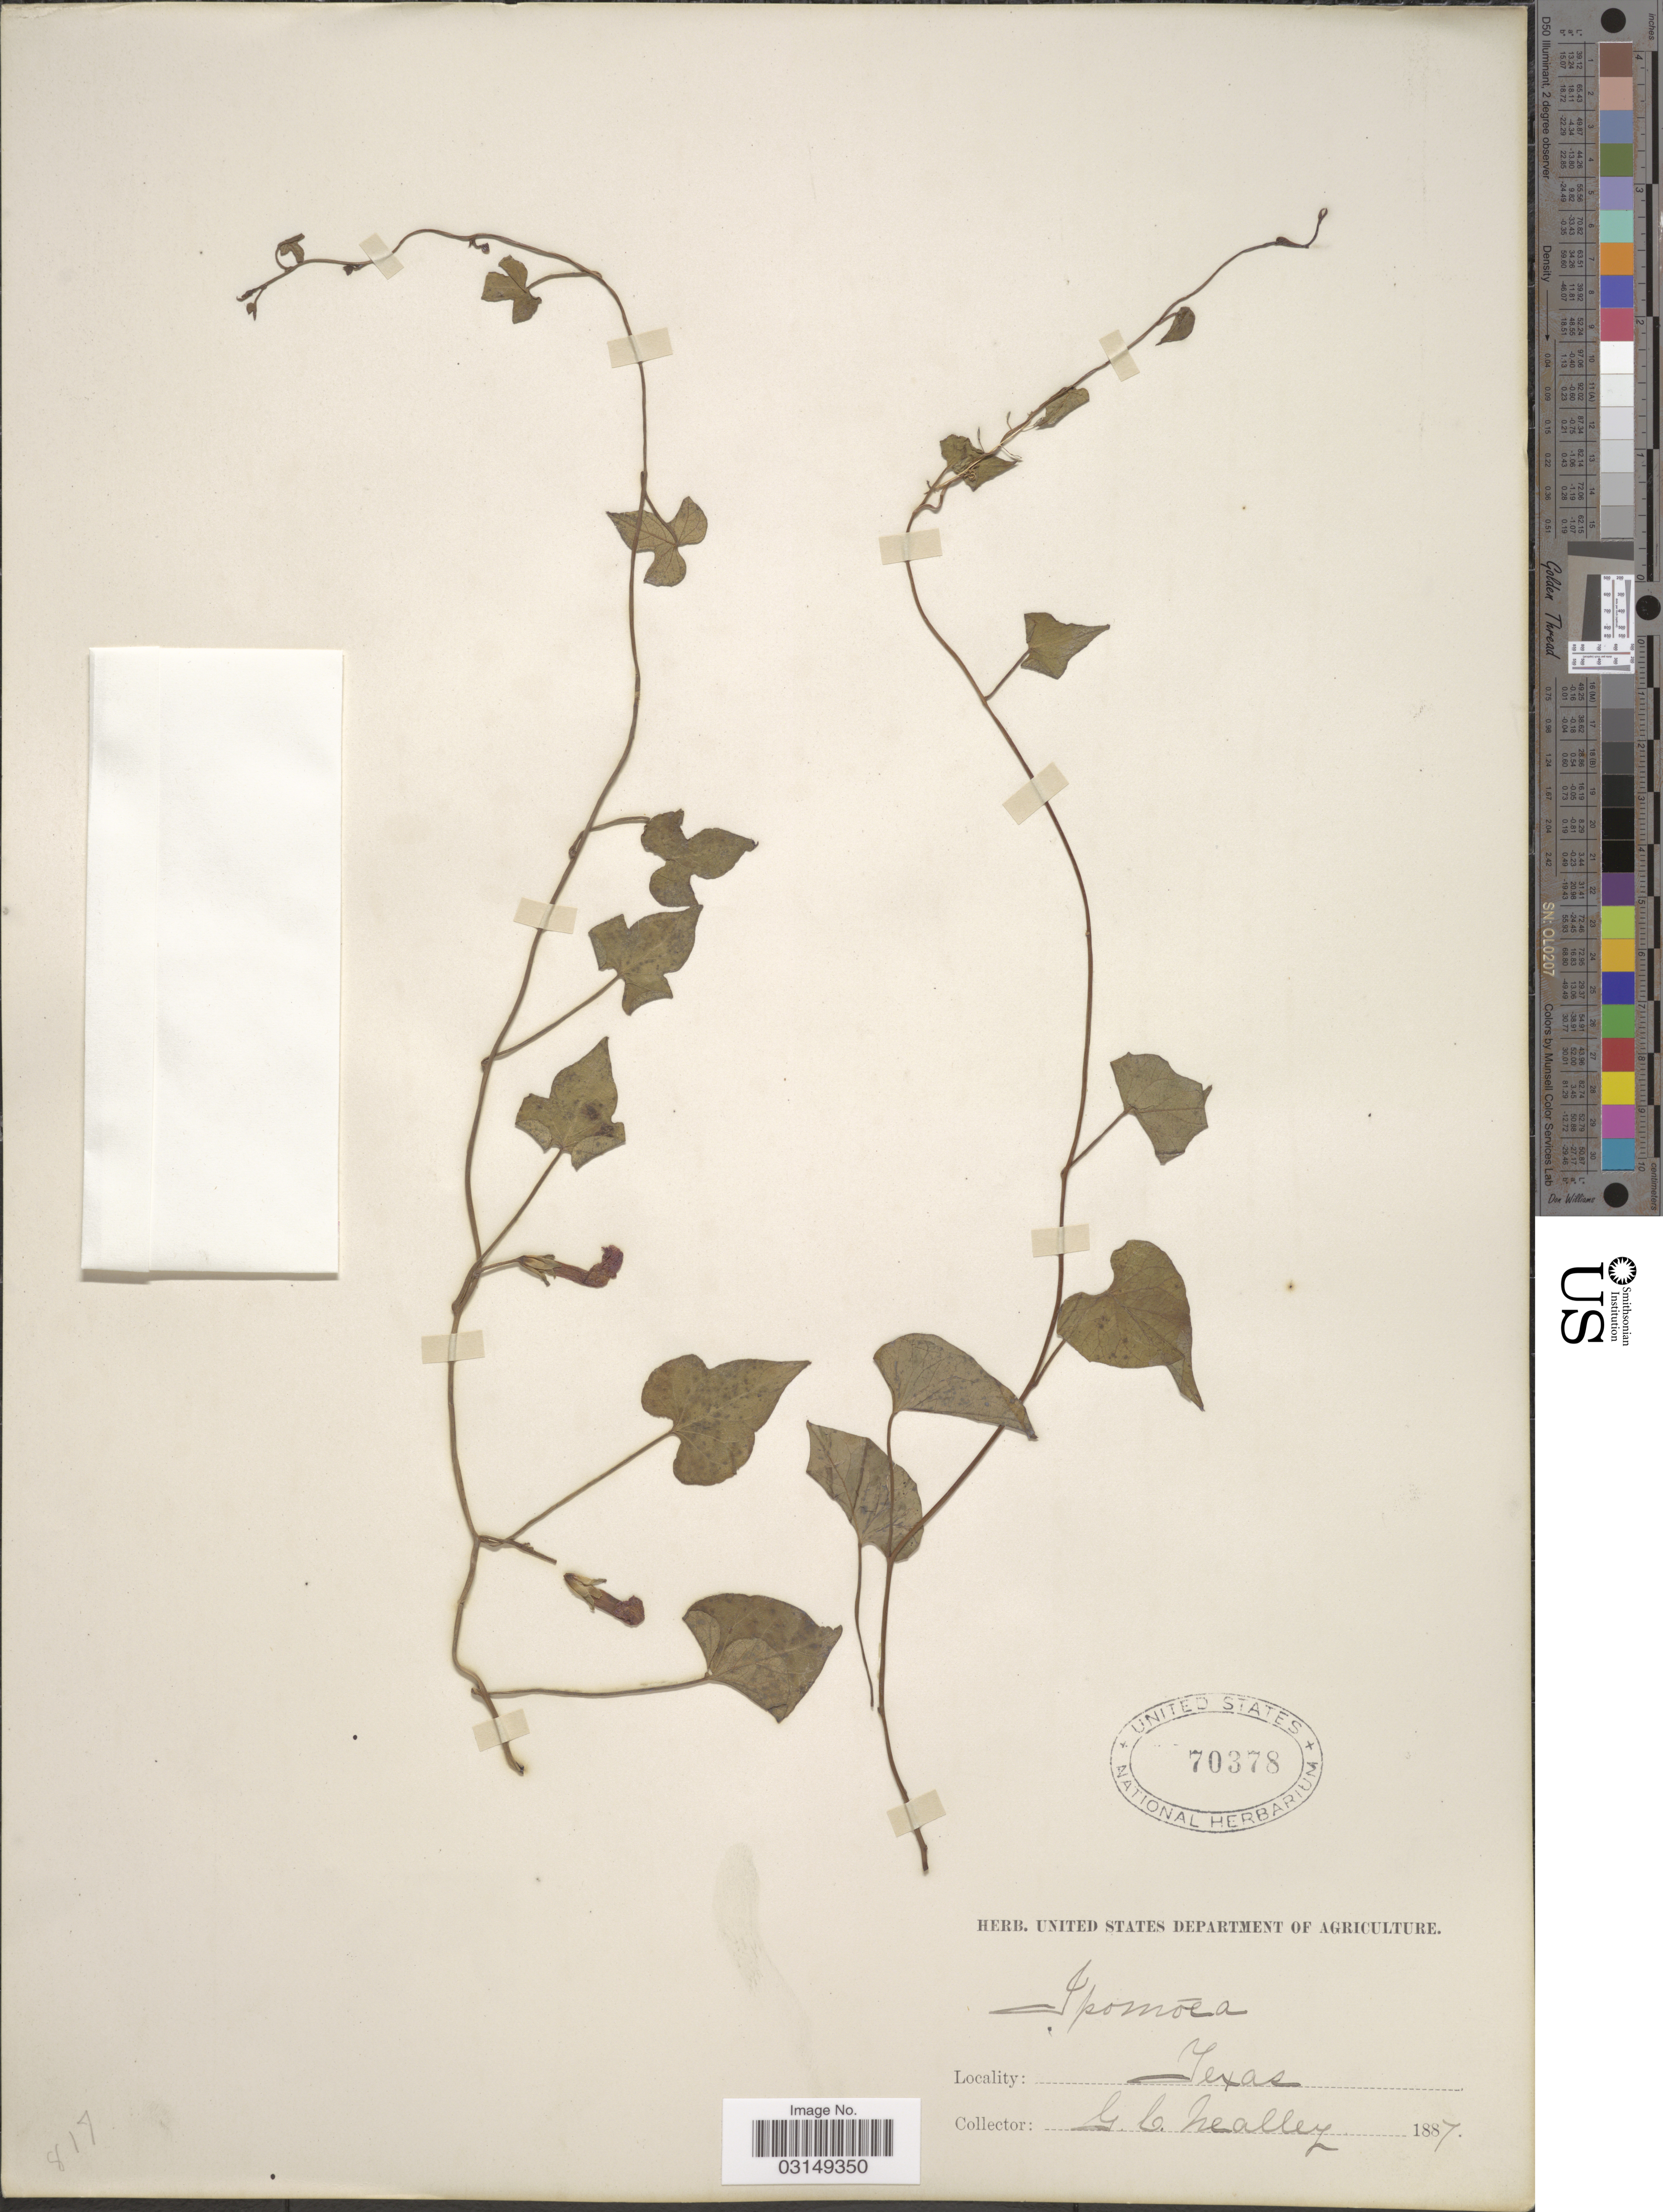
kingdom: Plantae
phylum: Tracheophyta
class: Magnoliopsida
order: Solanales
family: Convolvulaceae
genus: Ipomoea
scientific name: Ipomoea trichocarpa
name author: Elliott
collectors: G. C. Nealley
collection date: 1887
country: United States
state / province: Texas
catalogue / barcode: US 70378